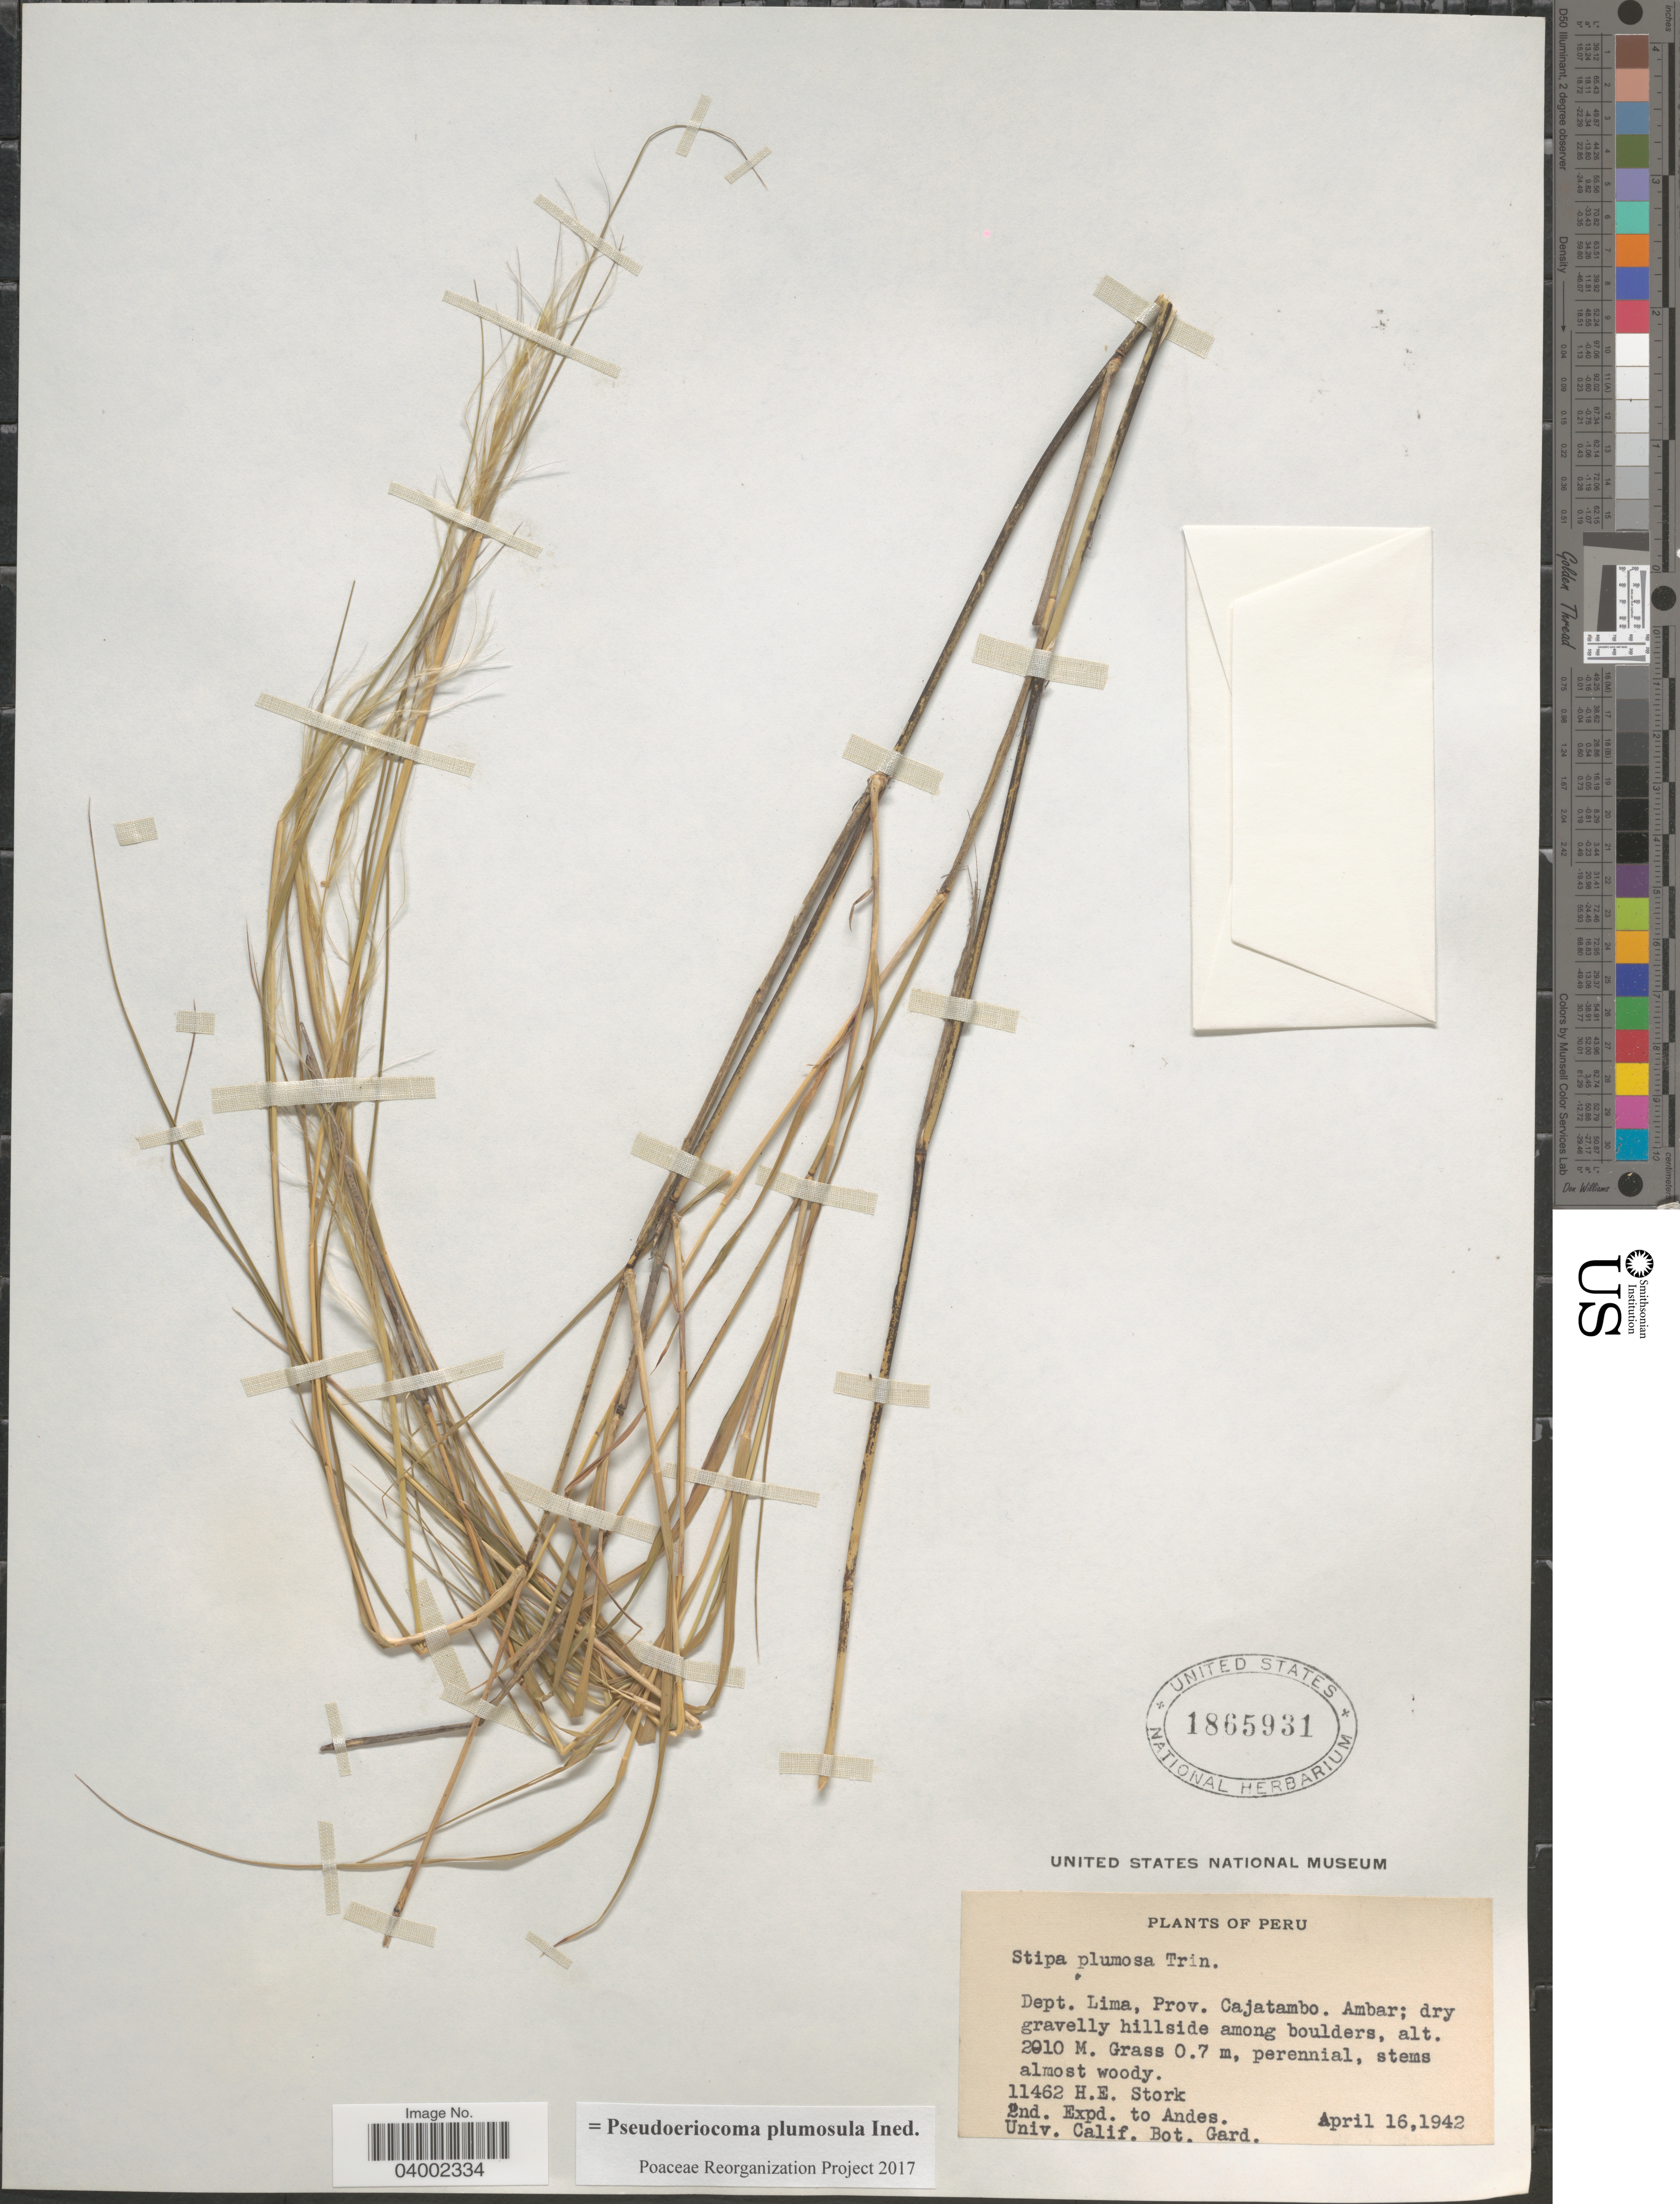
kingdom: Plantae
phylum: Tracheophyta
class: Liliopsida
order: Poales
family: Poaceae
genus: Pseudoeriocoma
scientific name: Pseudoeriocoma plumosula ined.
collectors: H. E. Stork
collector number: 11462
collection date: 1942-04-16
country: Peru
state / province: Lima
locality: Dept. Lima, Prov. Cajatambo. Ambar; dry gravelly hillside among boulders.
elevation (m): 2010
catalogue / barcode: US 1865931